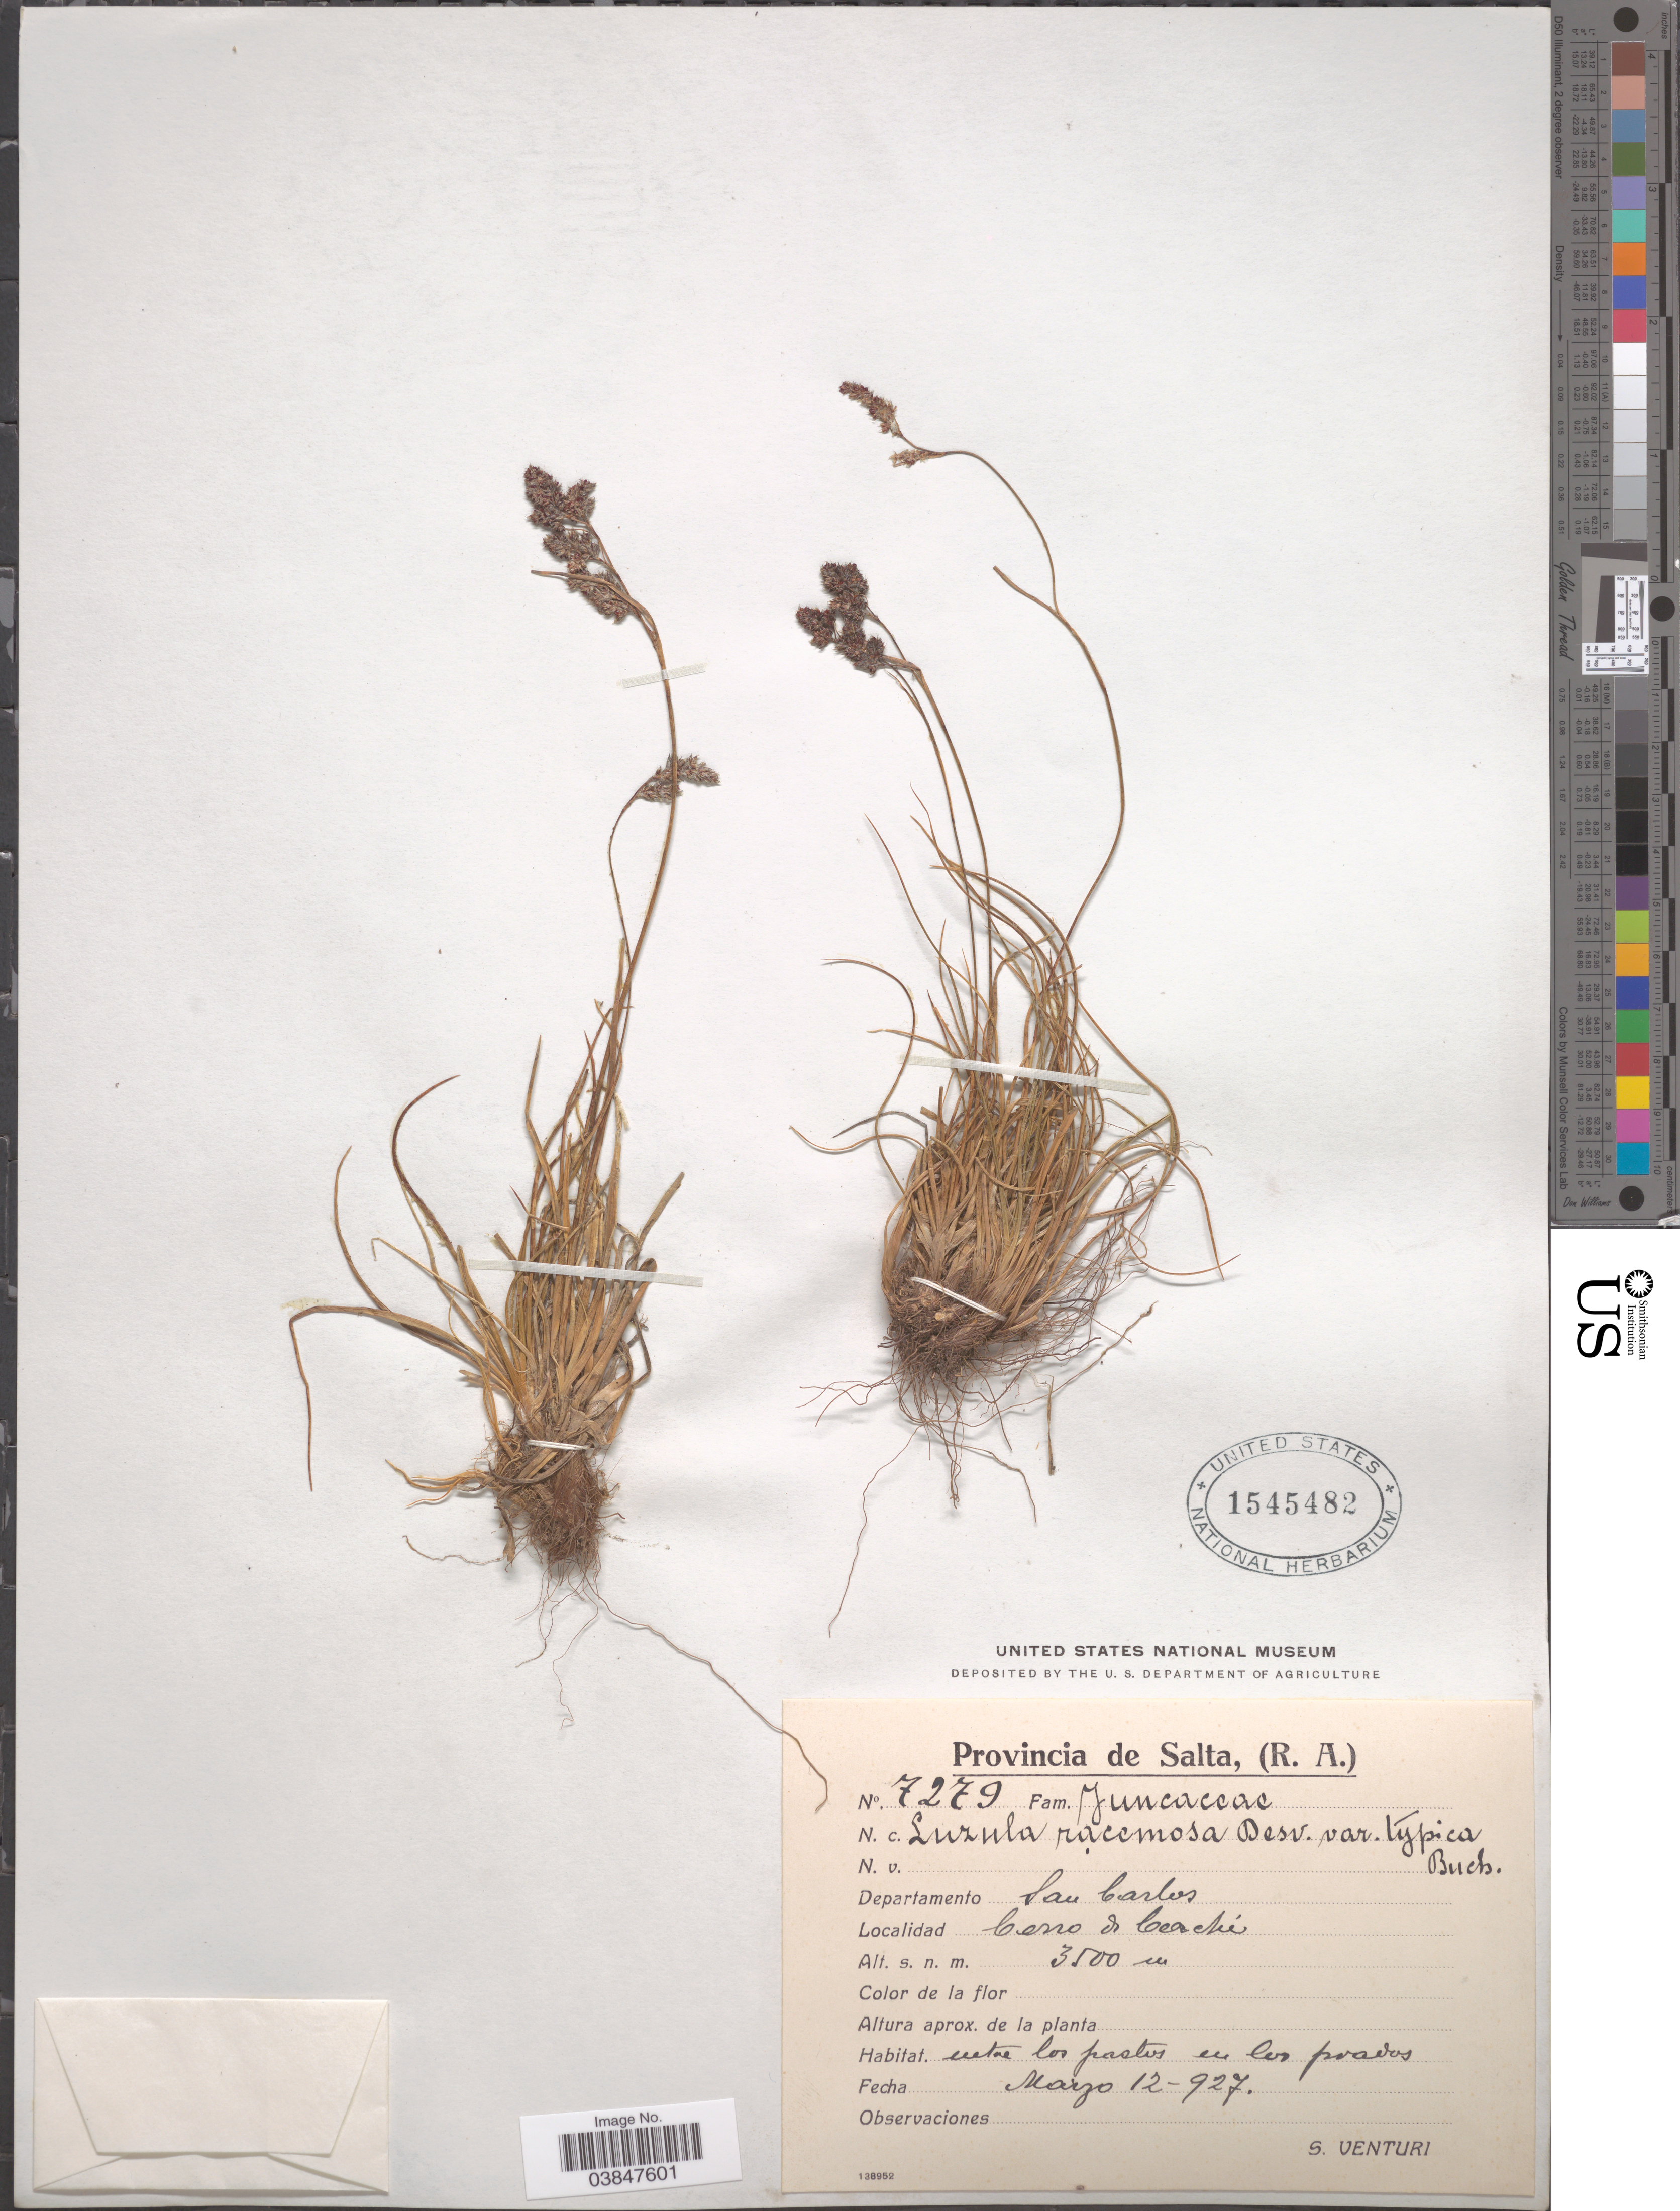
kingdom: Plantae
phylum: Tracheophyta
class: Liliopsida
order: Poales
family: Juncaceae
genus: Luzula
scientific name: Luzula racemosa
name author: Desv.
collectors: S. Venturi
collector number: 7279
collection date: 1927-03-12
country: Argentina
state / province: Salta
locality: Departamento San Carlos. Cerro de Cachi.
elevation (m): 3500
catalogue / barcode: US 1545482